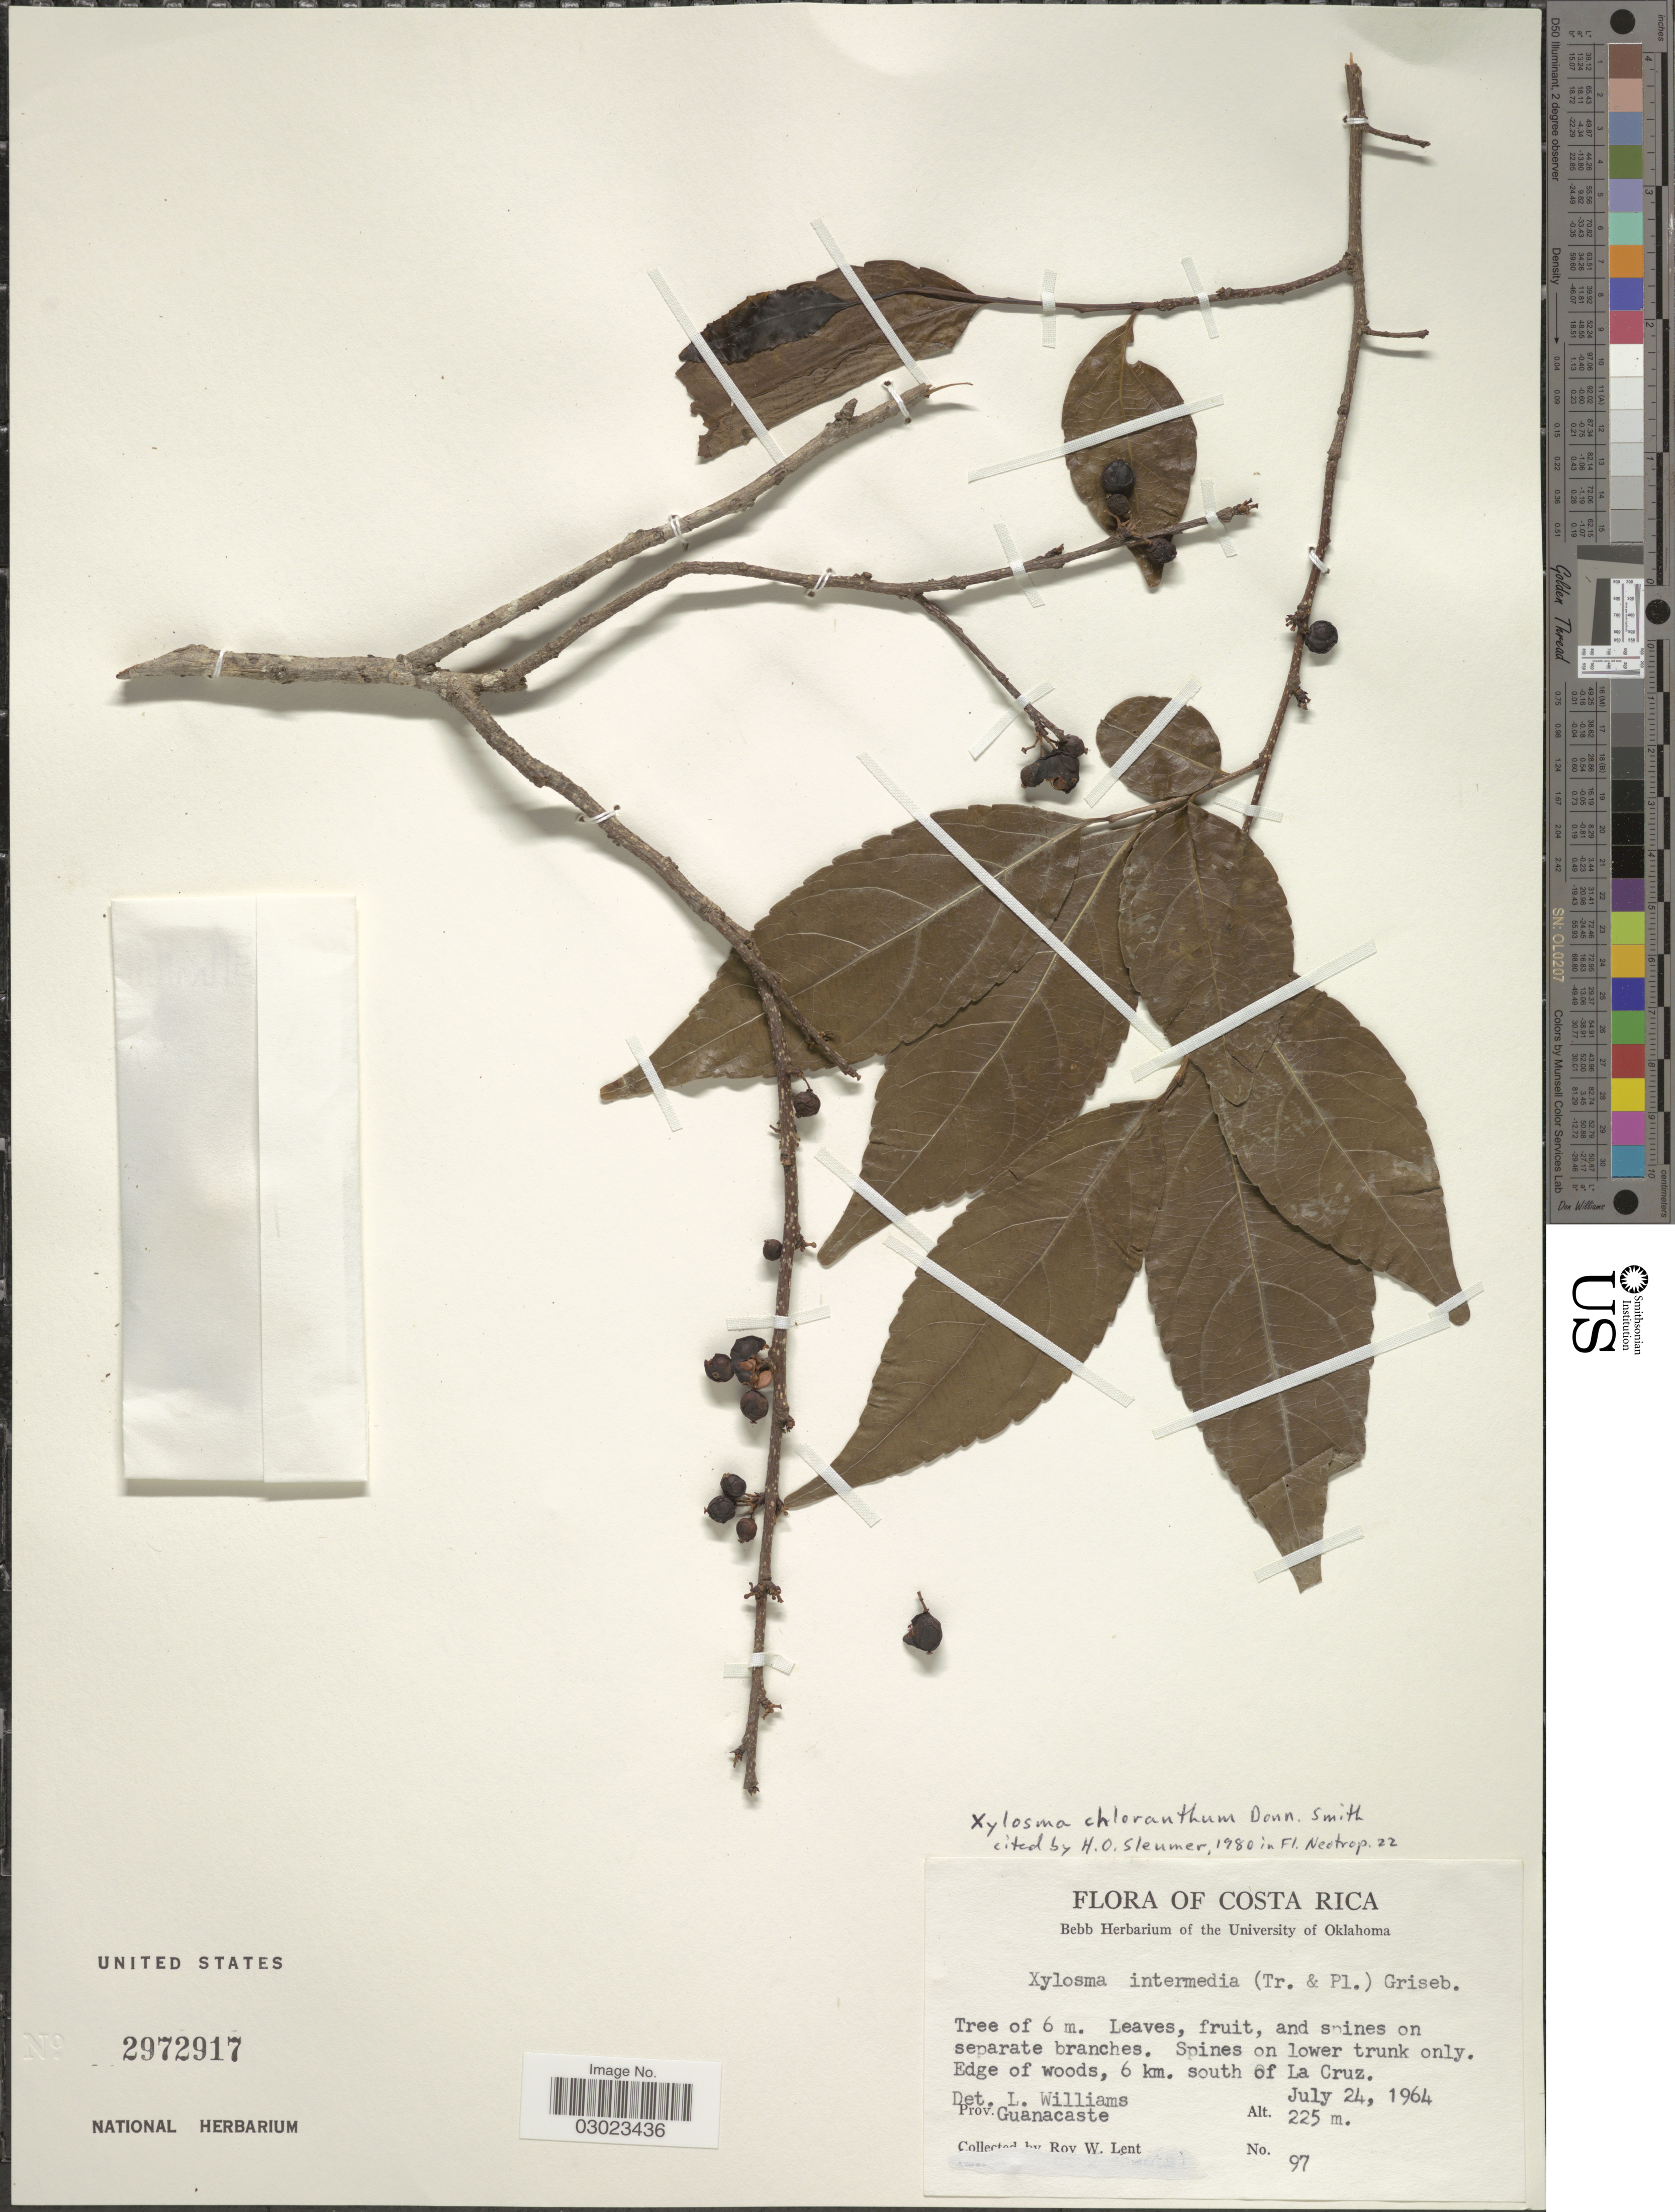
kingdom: Plantae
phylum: Tracheophyta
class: Magnoliopsida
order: Malpighiales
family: Salicaceae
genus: Xylosma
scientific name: Xylosma chlorantha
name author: Donn. Sm.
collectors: R. W. Lent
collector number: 97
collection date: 1964-07-24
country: Costa Rica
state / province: Guanacaste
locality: Edge of woods, 6 km. south of La Cruz.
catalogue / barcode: US 2972917